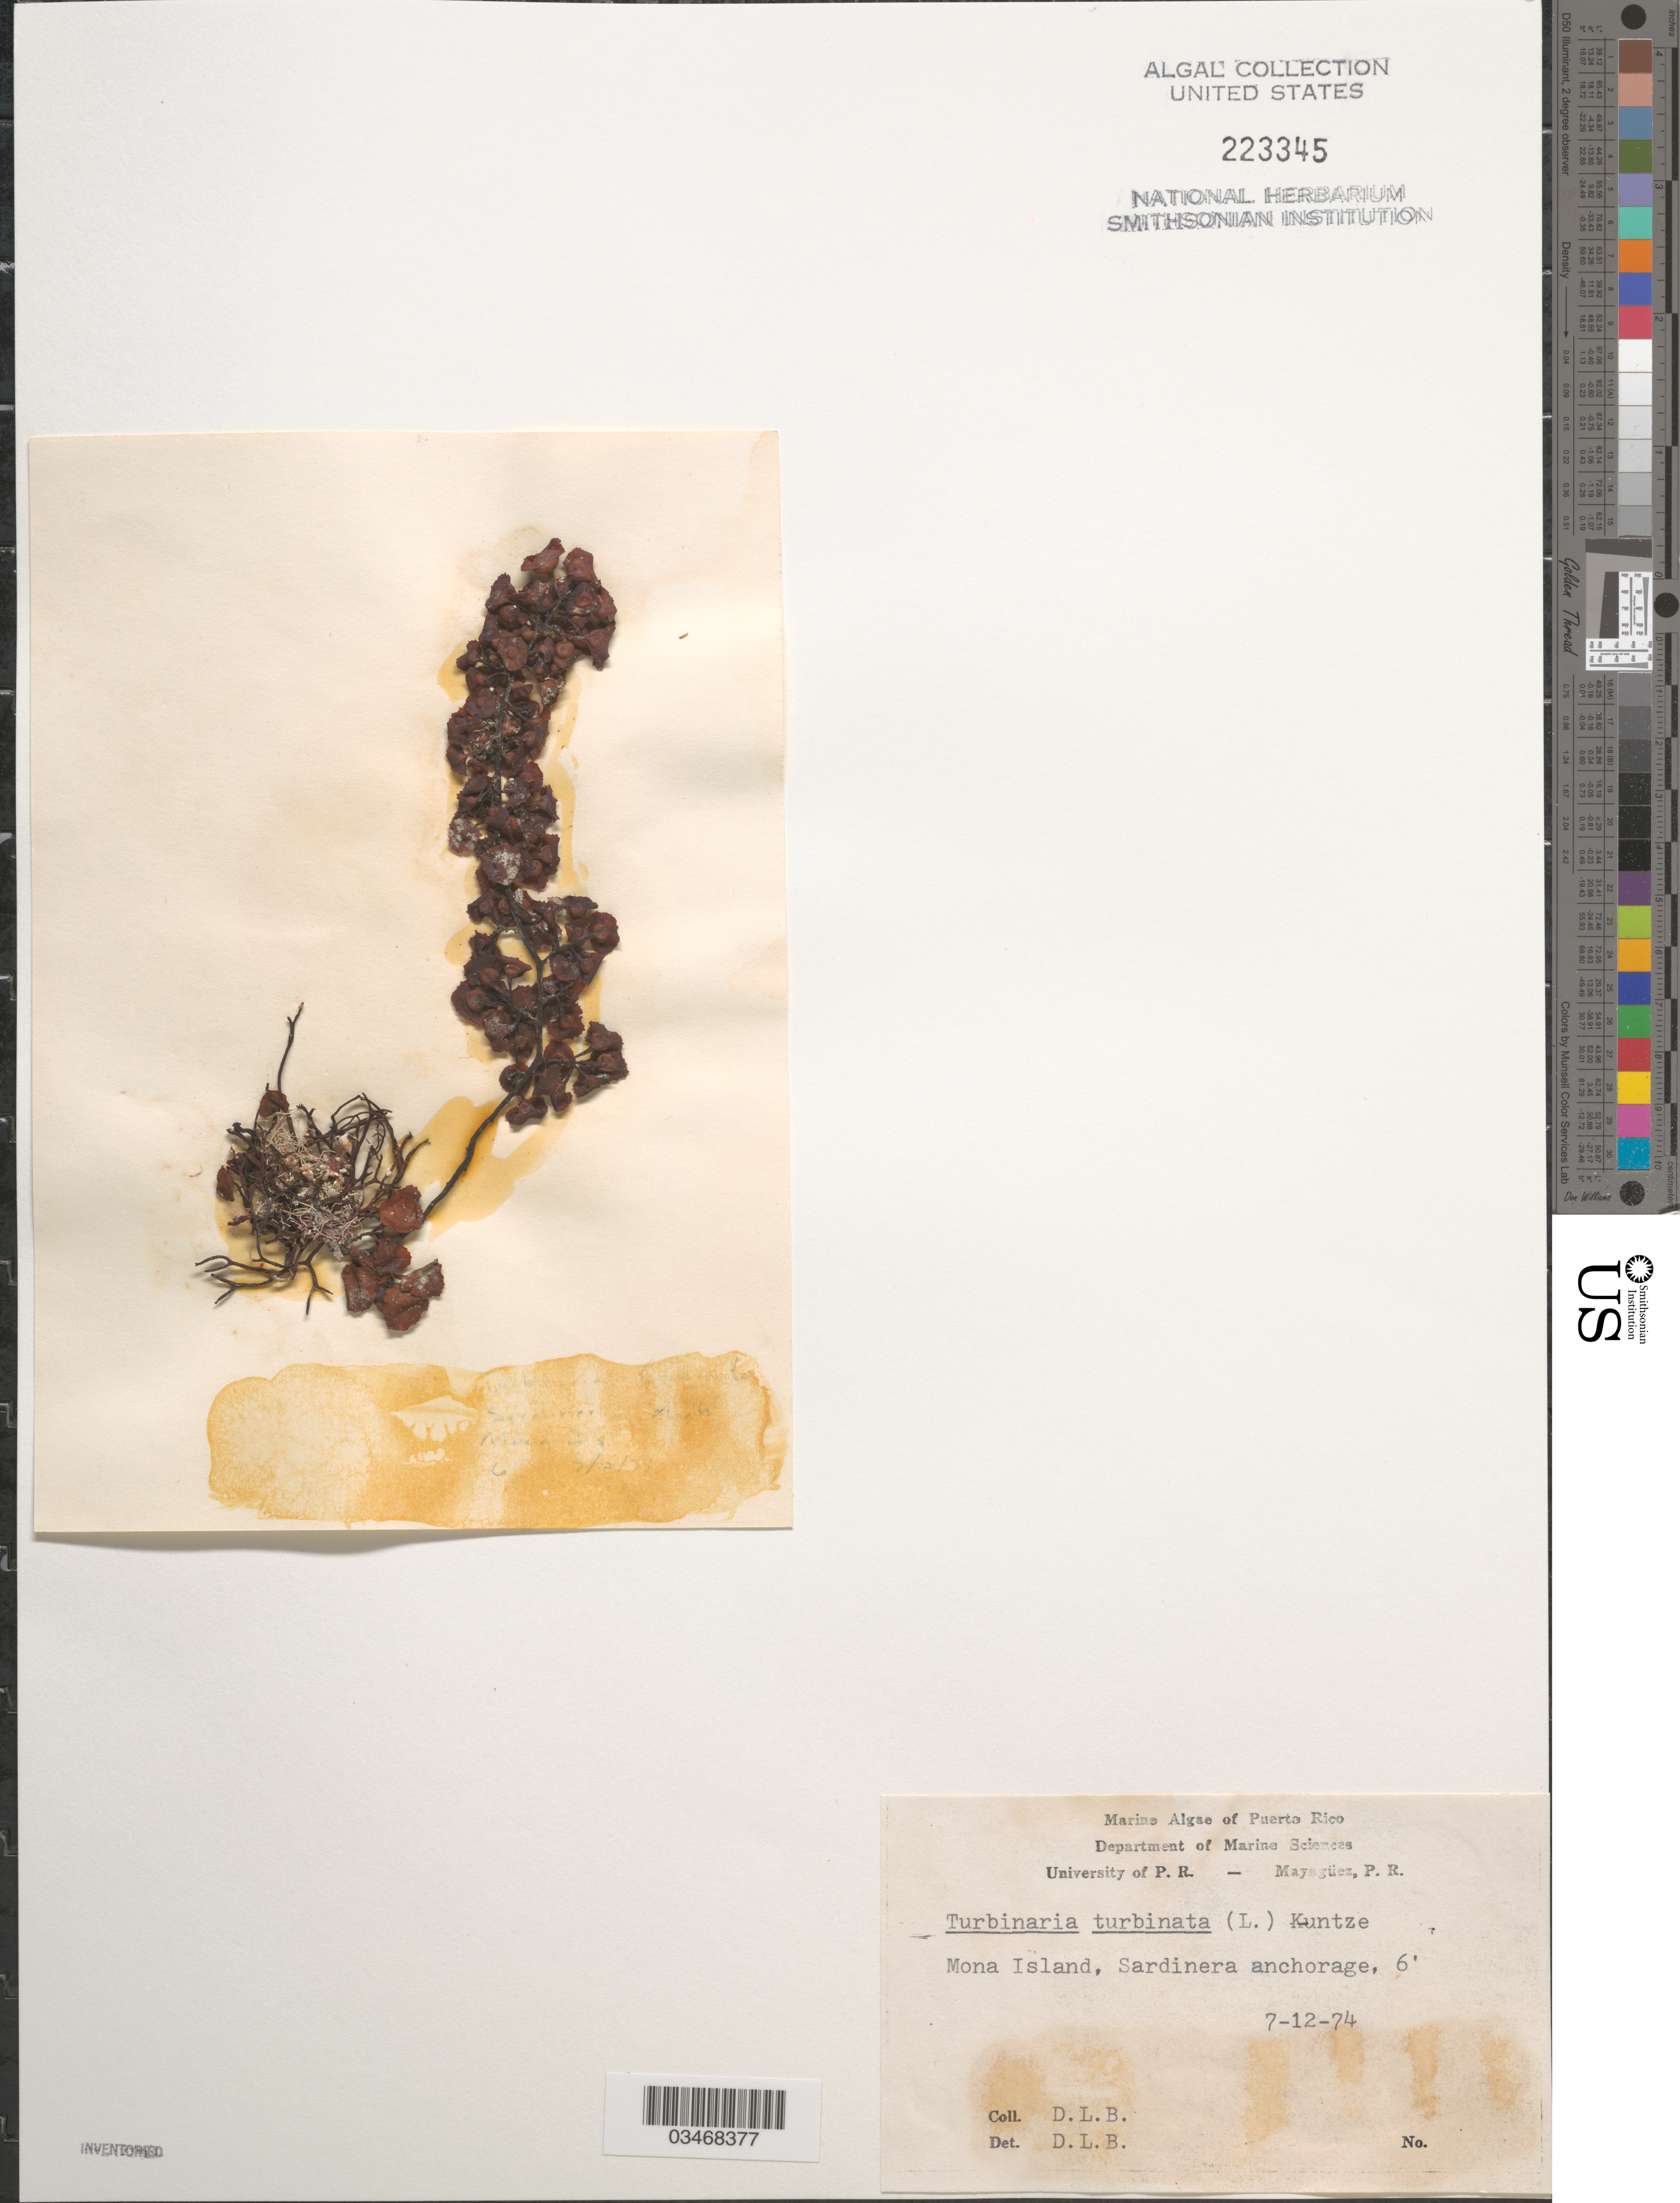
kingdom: Chromista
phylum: Ochrophyta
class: Phaeophyceae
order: Fucales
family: Sargassaceae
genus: Turbinaria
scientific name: Turbinaria turbinata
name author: (L.) Kuntze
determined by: Ballantine, D. L.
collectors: D.L. Ballantine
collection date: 1974-07-12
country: Puerto Rico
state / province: Mayagüez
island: Mona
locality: Sardinera Anchorage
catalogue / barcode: US 223345